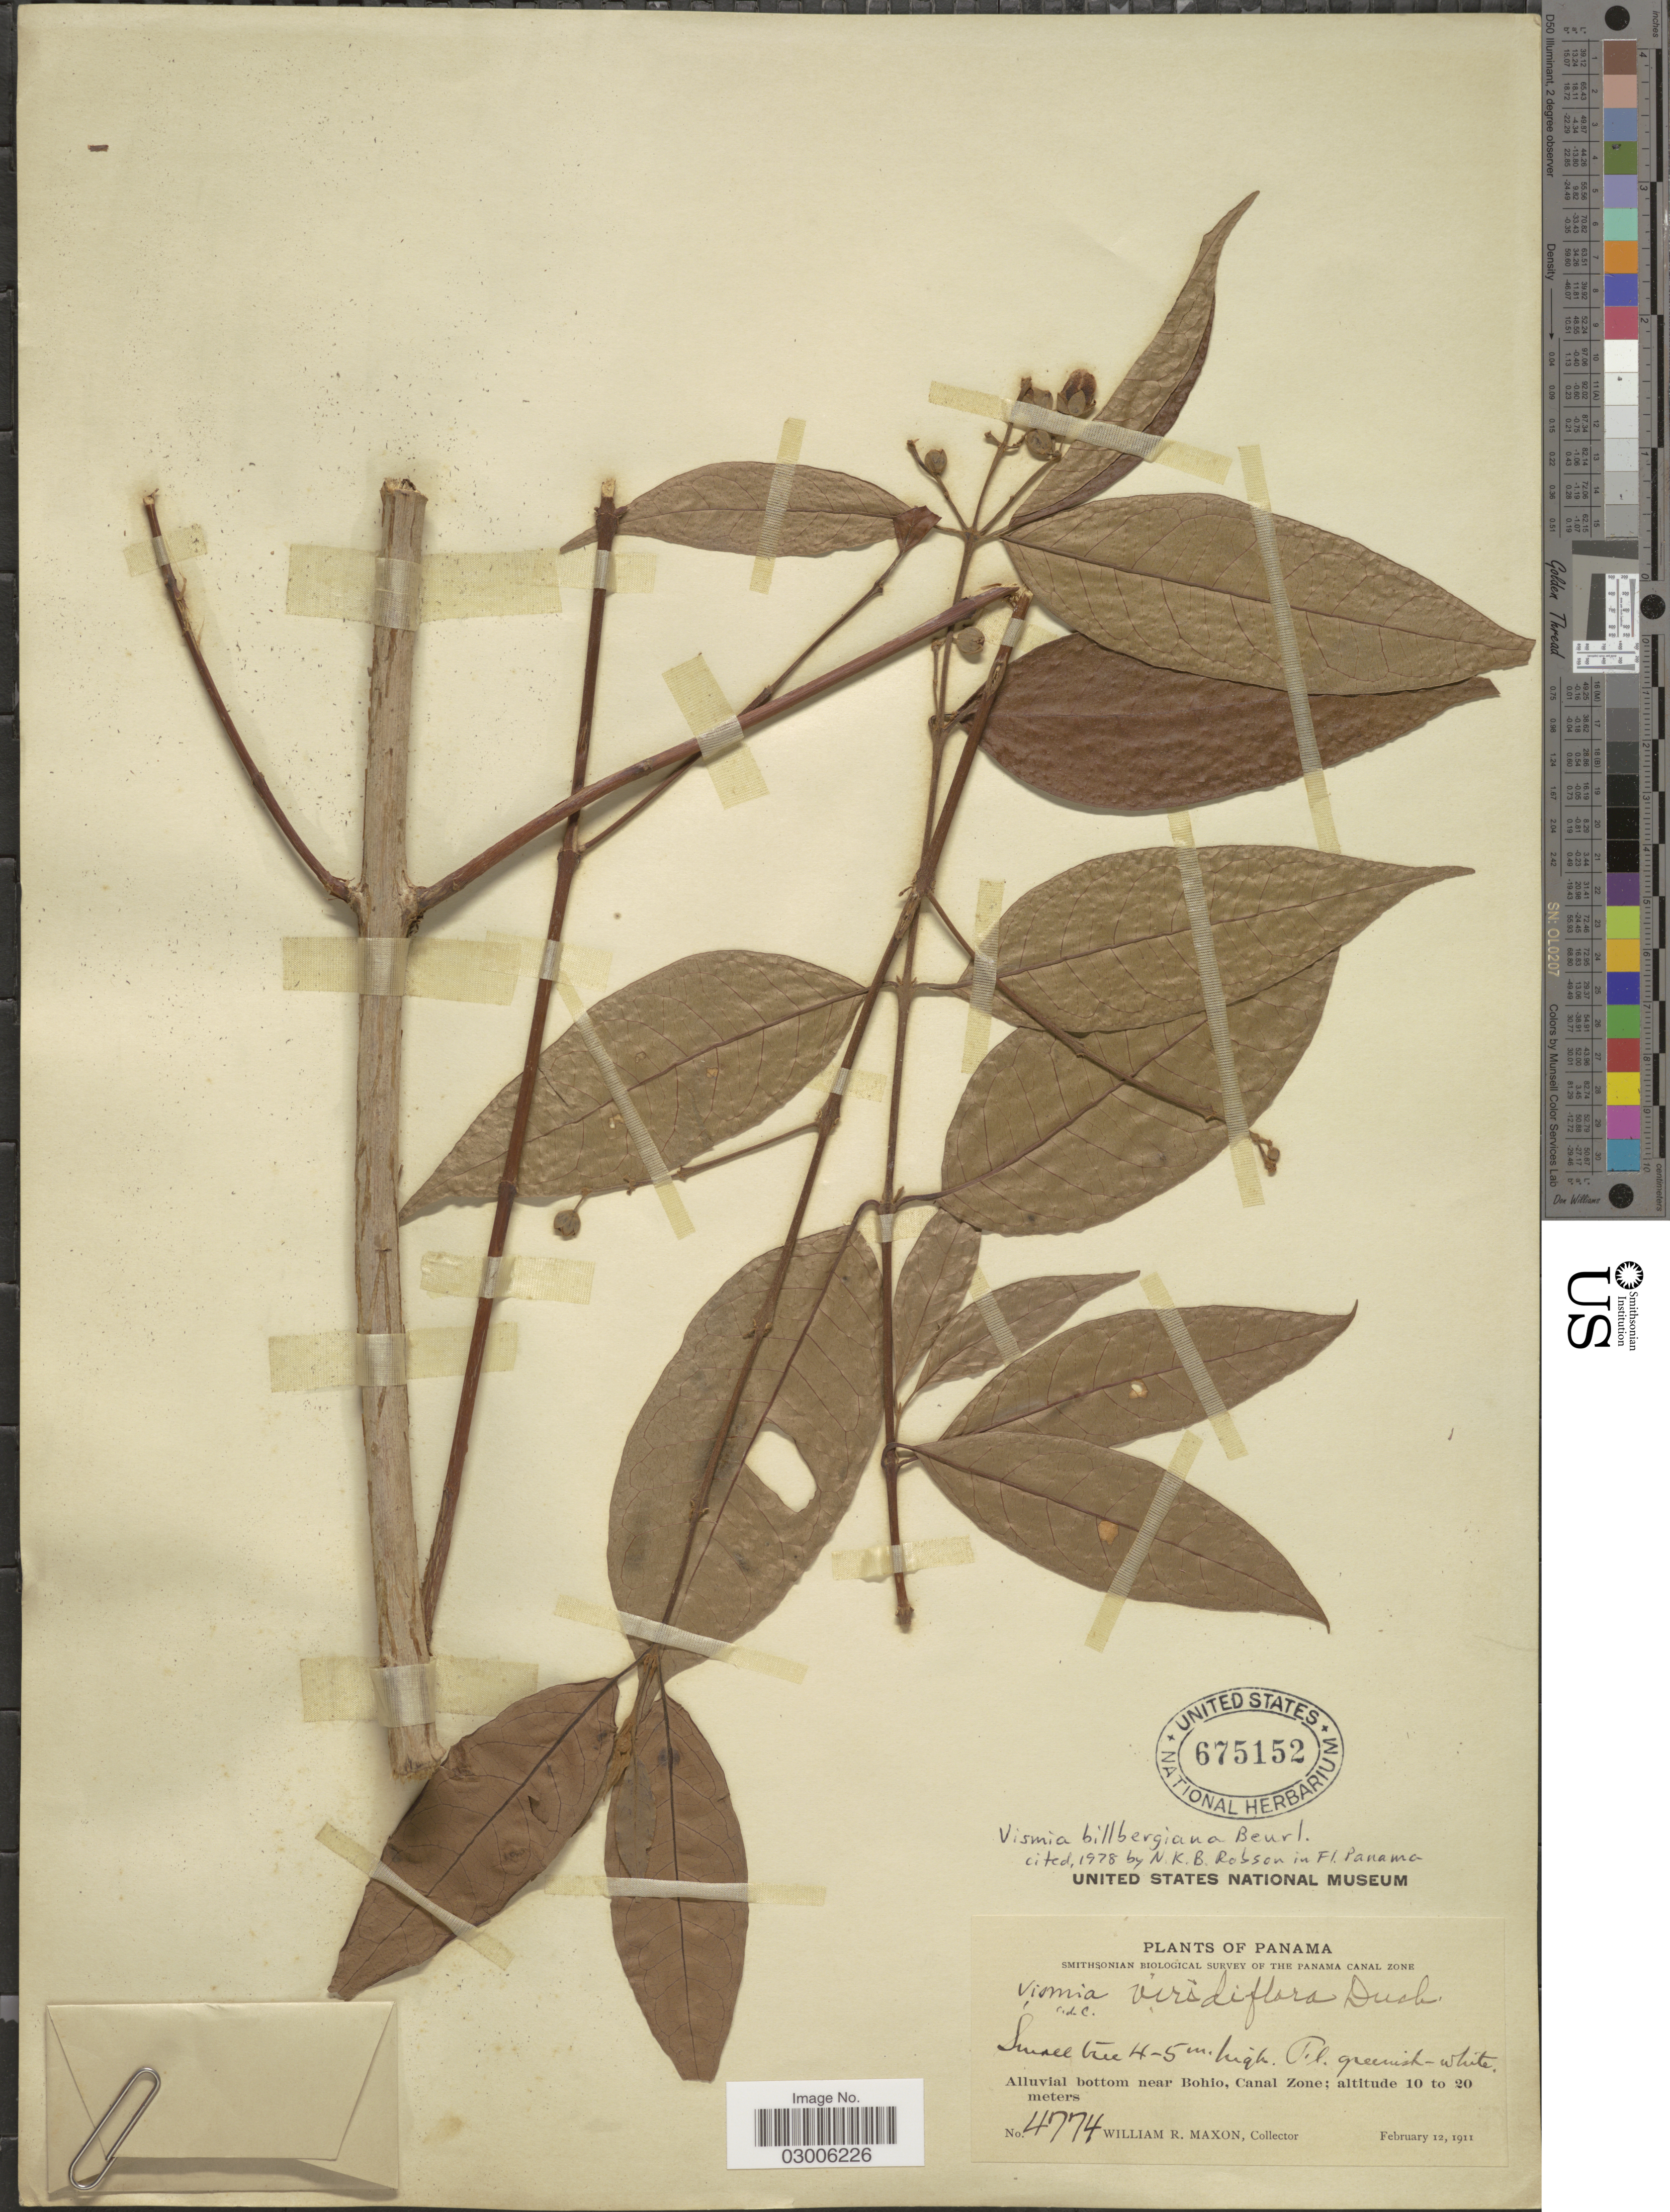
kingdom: Plantae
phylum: Tracheophyta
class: Magnoliopsida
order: Malpighiales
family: Hypericaceae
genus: Vismia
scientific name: Vismia billbergiana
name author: Beurl.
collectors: W. R. Maxon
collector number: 4774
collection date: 1911-02-12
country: Panama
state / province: Colón / Panamá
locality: Alluvial bottom near Bohio, Canal Zone.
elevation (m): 10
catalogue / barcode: US 675152